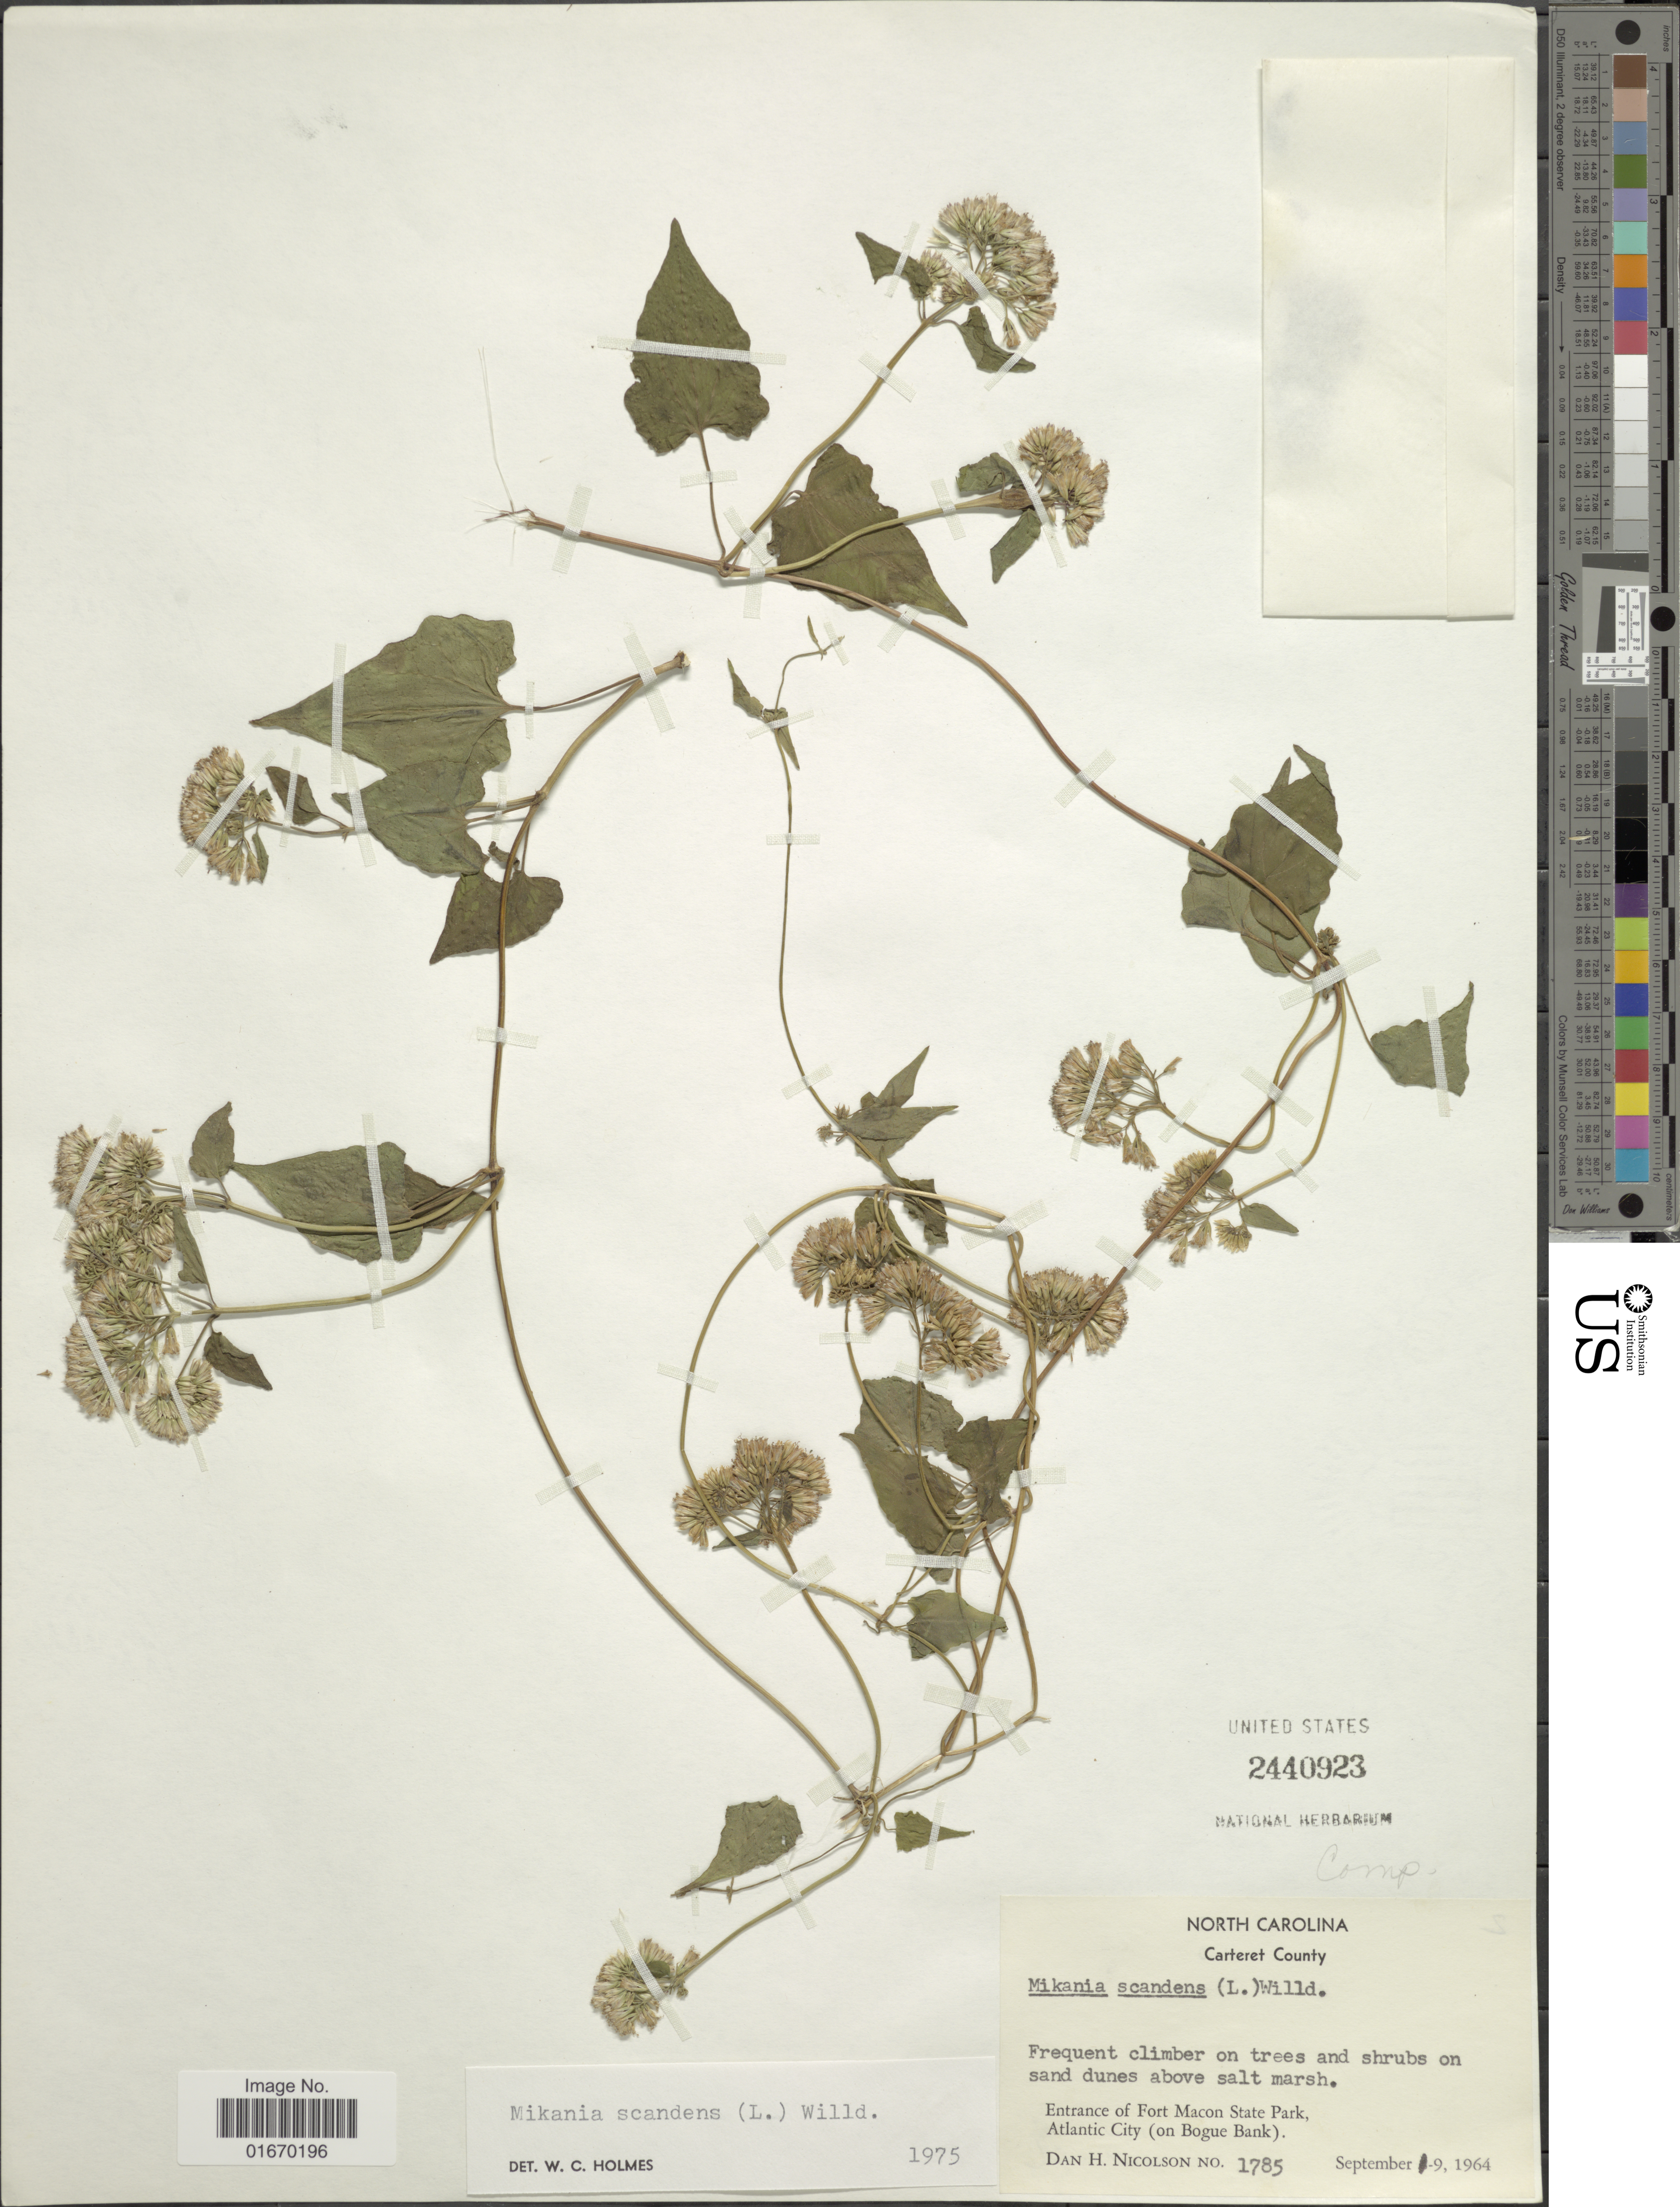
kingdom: Plantae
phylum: Tracheophyta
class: Magnoliopsida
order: Asterales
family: Asteraceae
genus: Mikania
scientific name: Mikania scandens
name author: (L.) Willd.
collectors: D. Nicholson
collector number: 1785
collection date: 1964-09-09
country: United States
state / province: North Carolina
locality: Cartaret County, Entranceof Fort Macon State Park, Atlantic City (on Bogue Bank)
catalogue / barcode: US 2440923